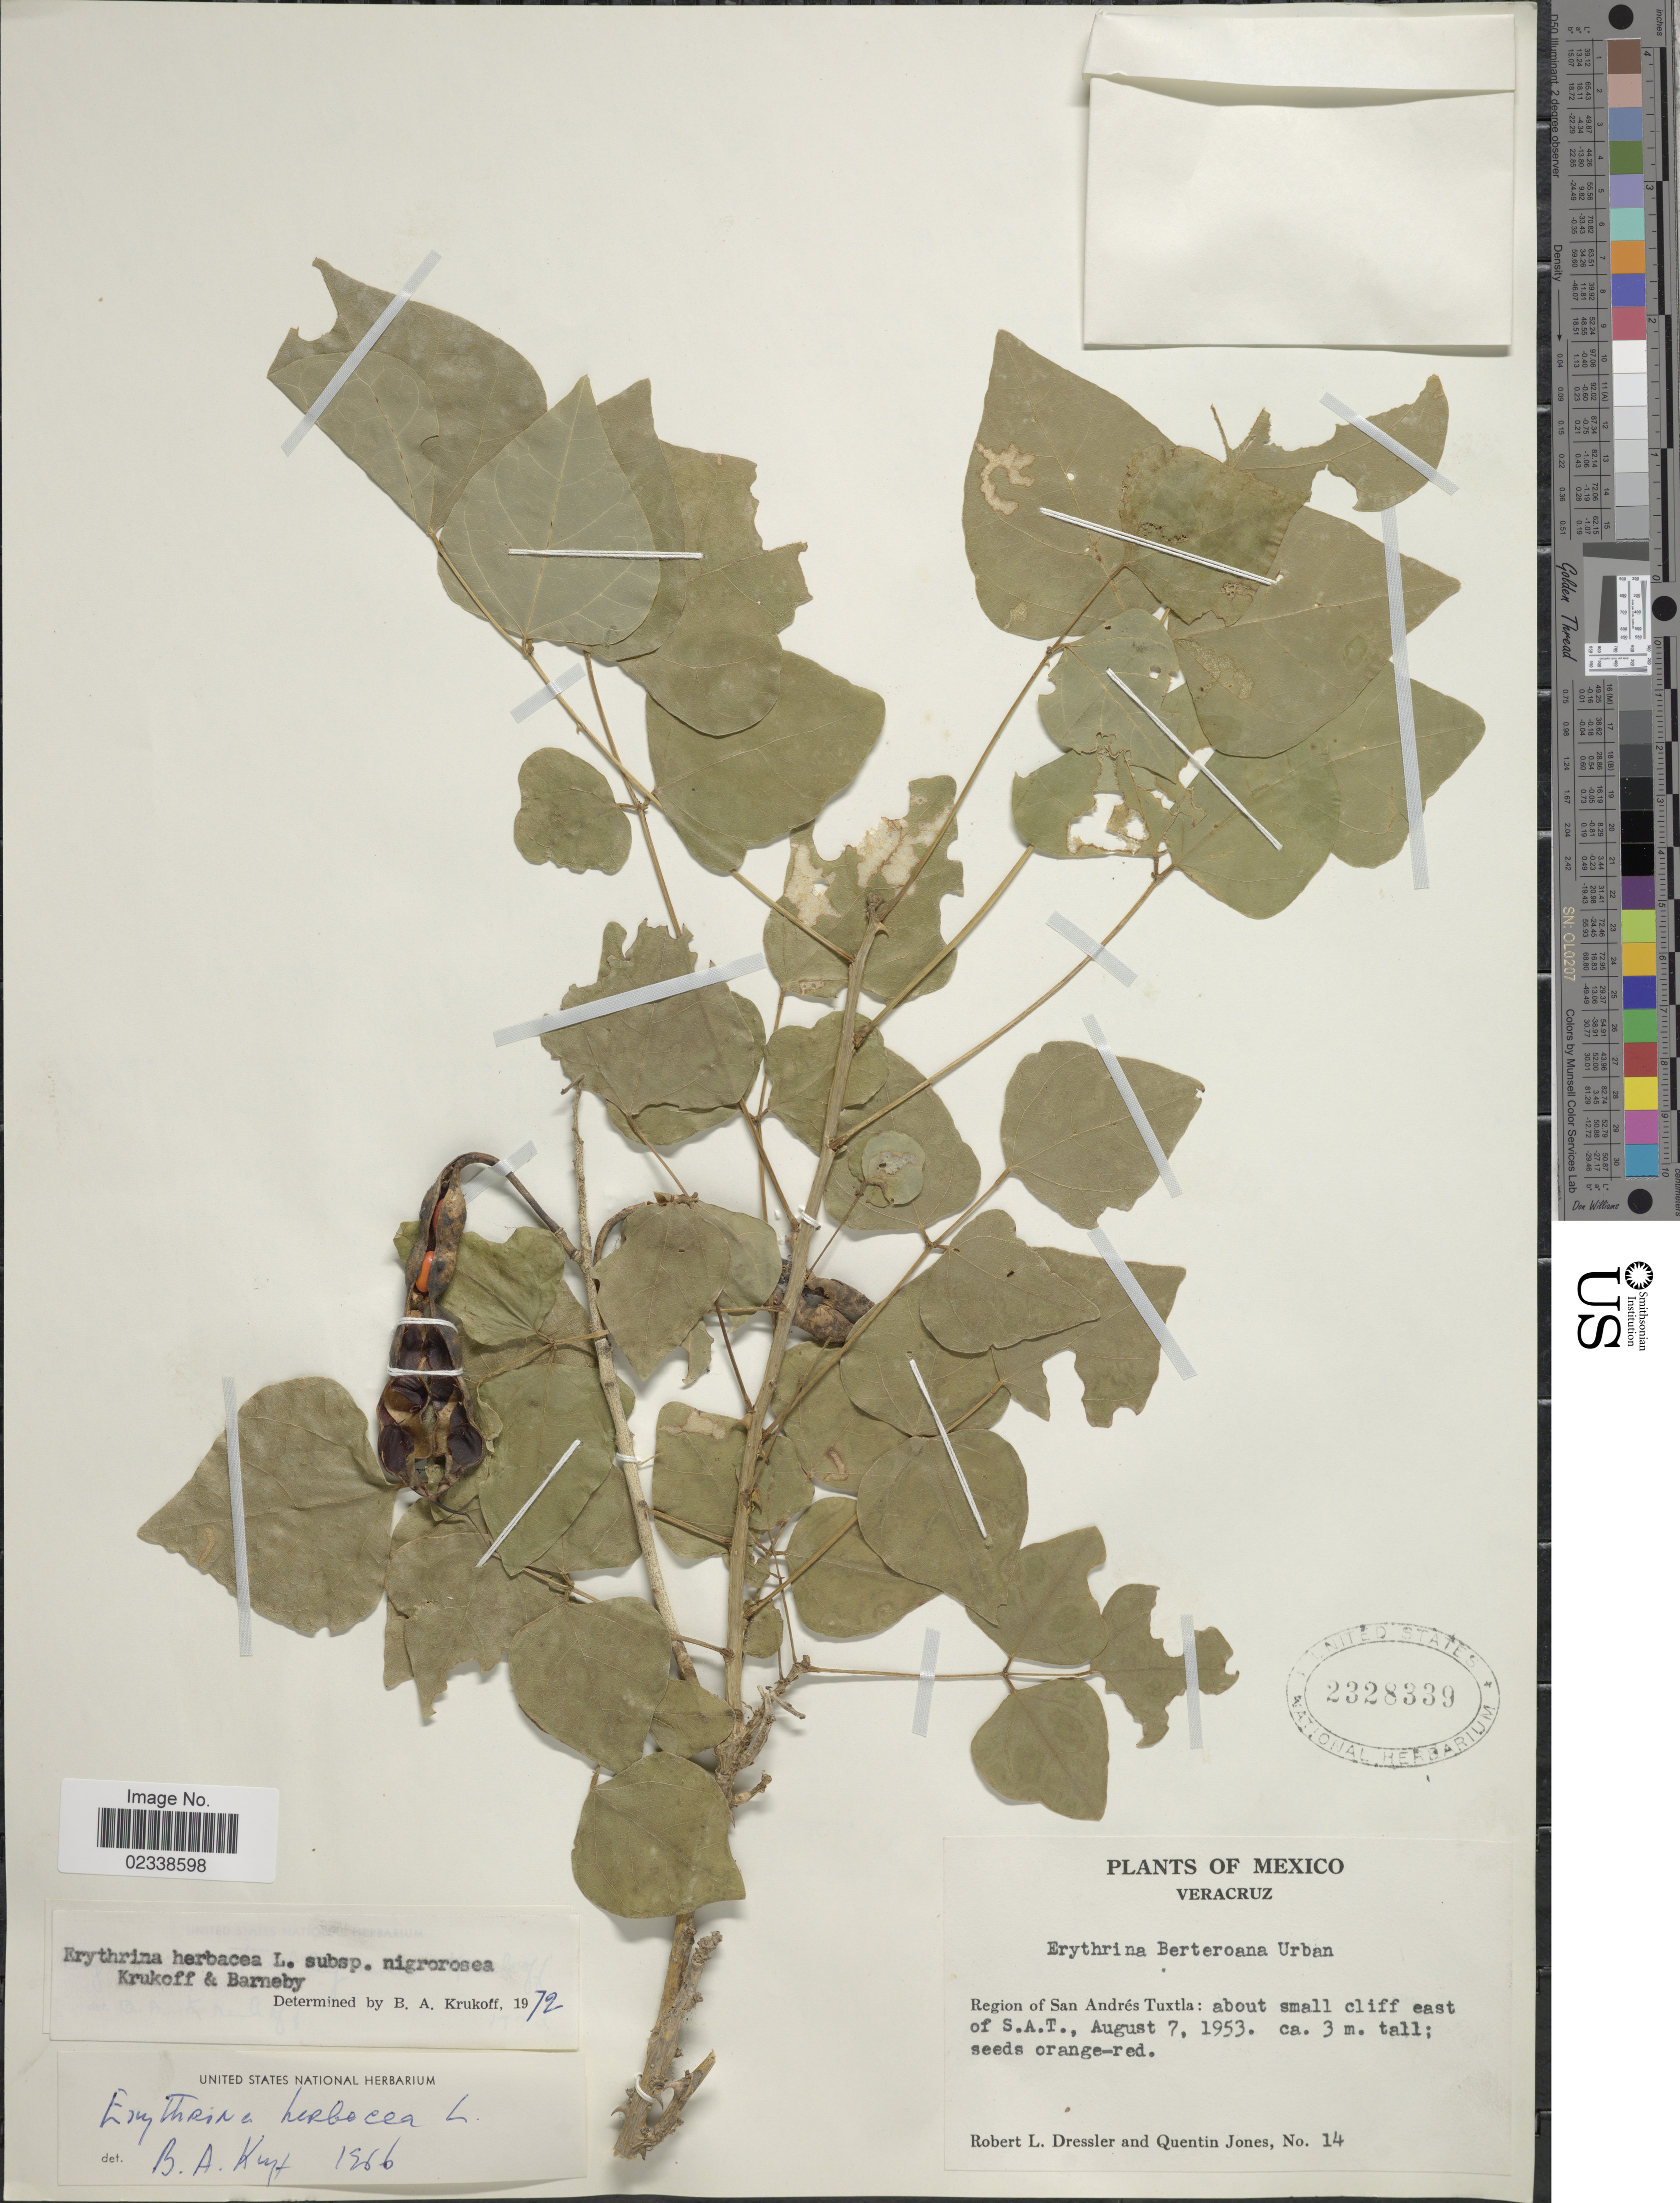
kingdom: Plantae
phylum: Tracheophyta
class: Magnoliopsida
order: Fabales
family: Fabaceae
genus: Erythrina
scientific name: Erythrina herbacea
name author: L.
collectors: R. Dressler & Q. Jones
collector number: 14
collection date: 1953-08-07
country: Mexico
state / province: Veracruz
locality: region of San Andres Tuxtla: about small cliff east of S.A.T.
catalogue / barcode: US 2328339